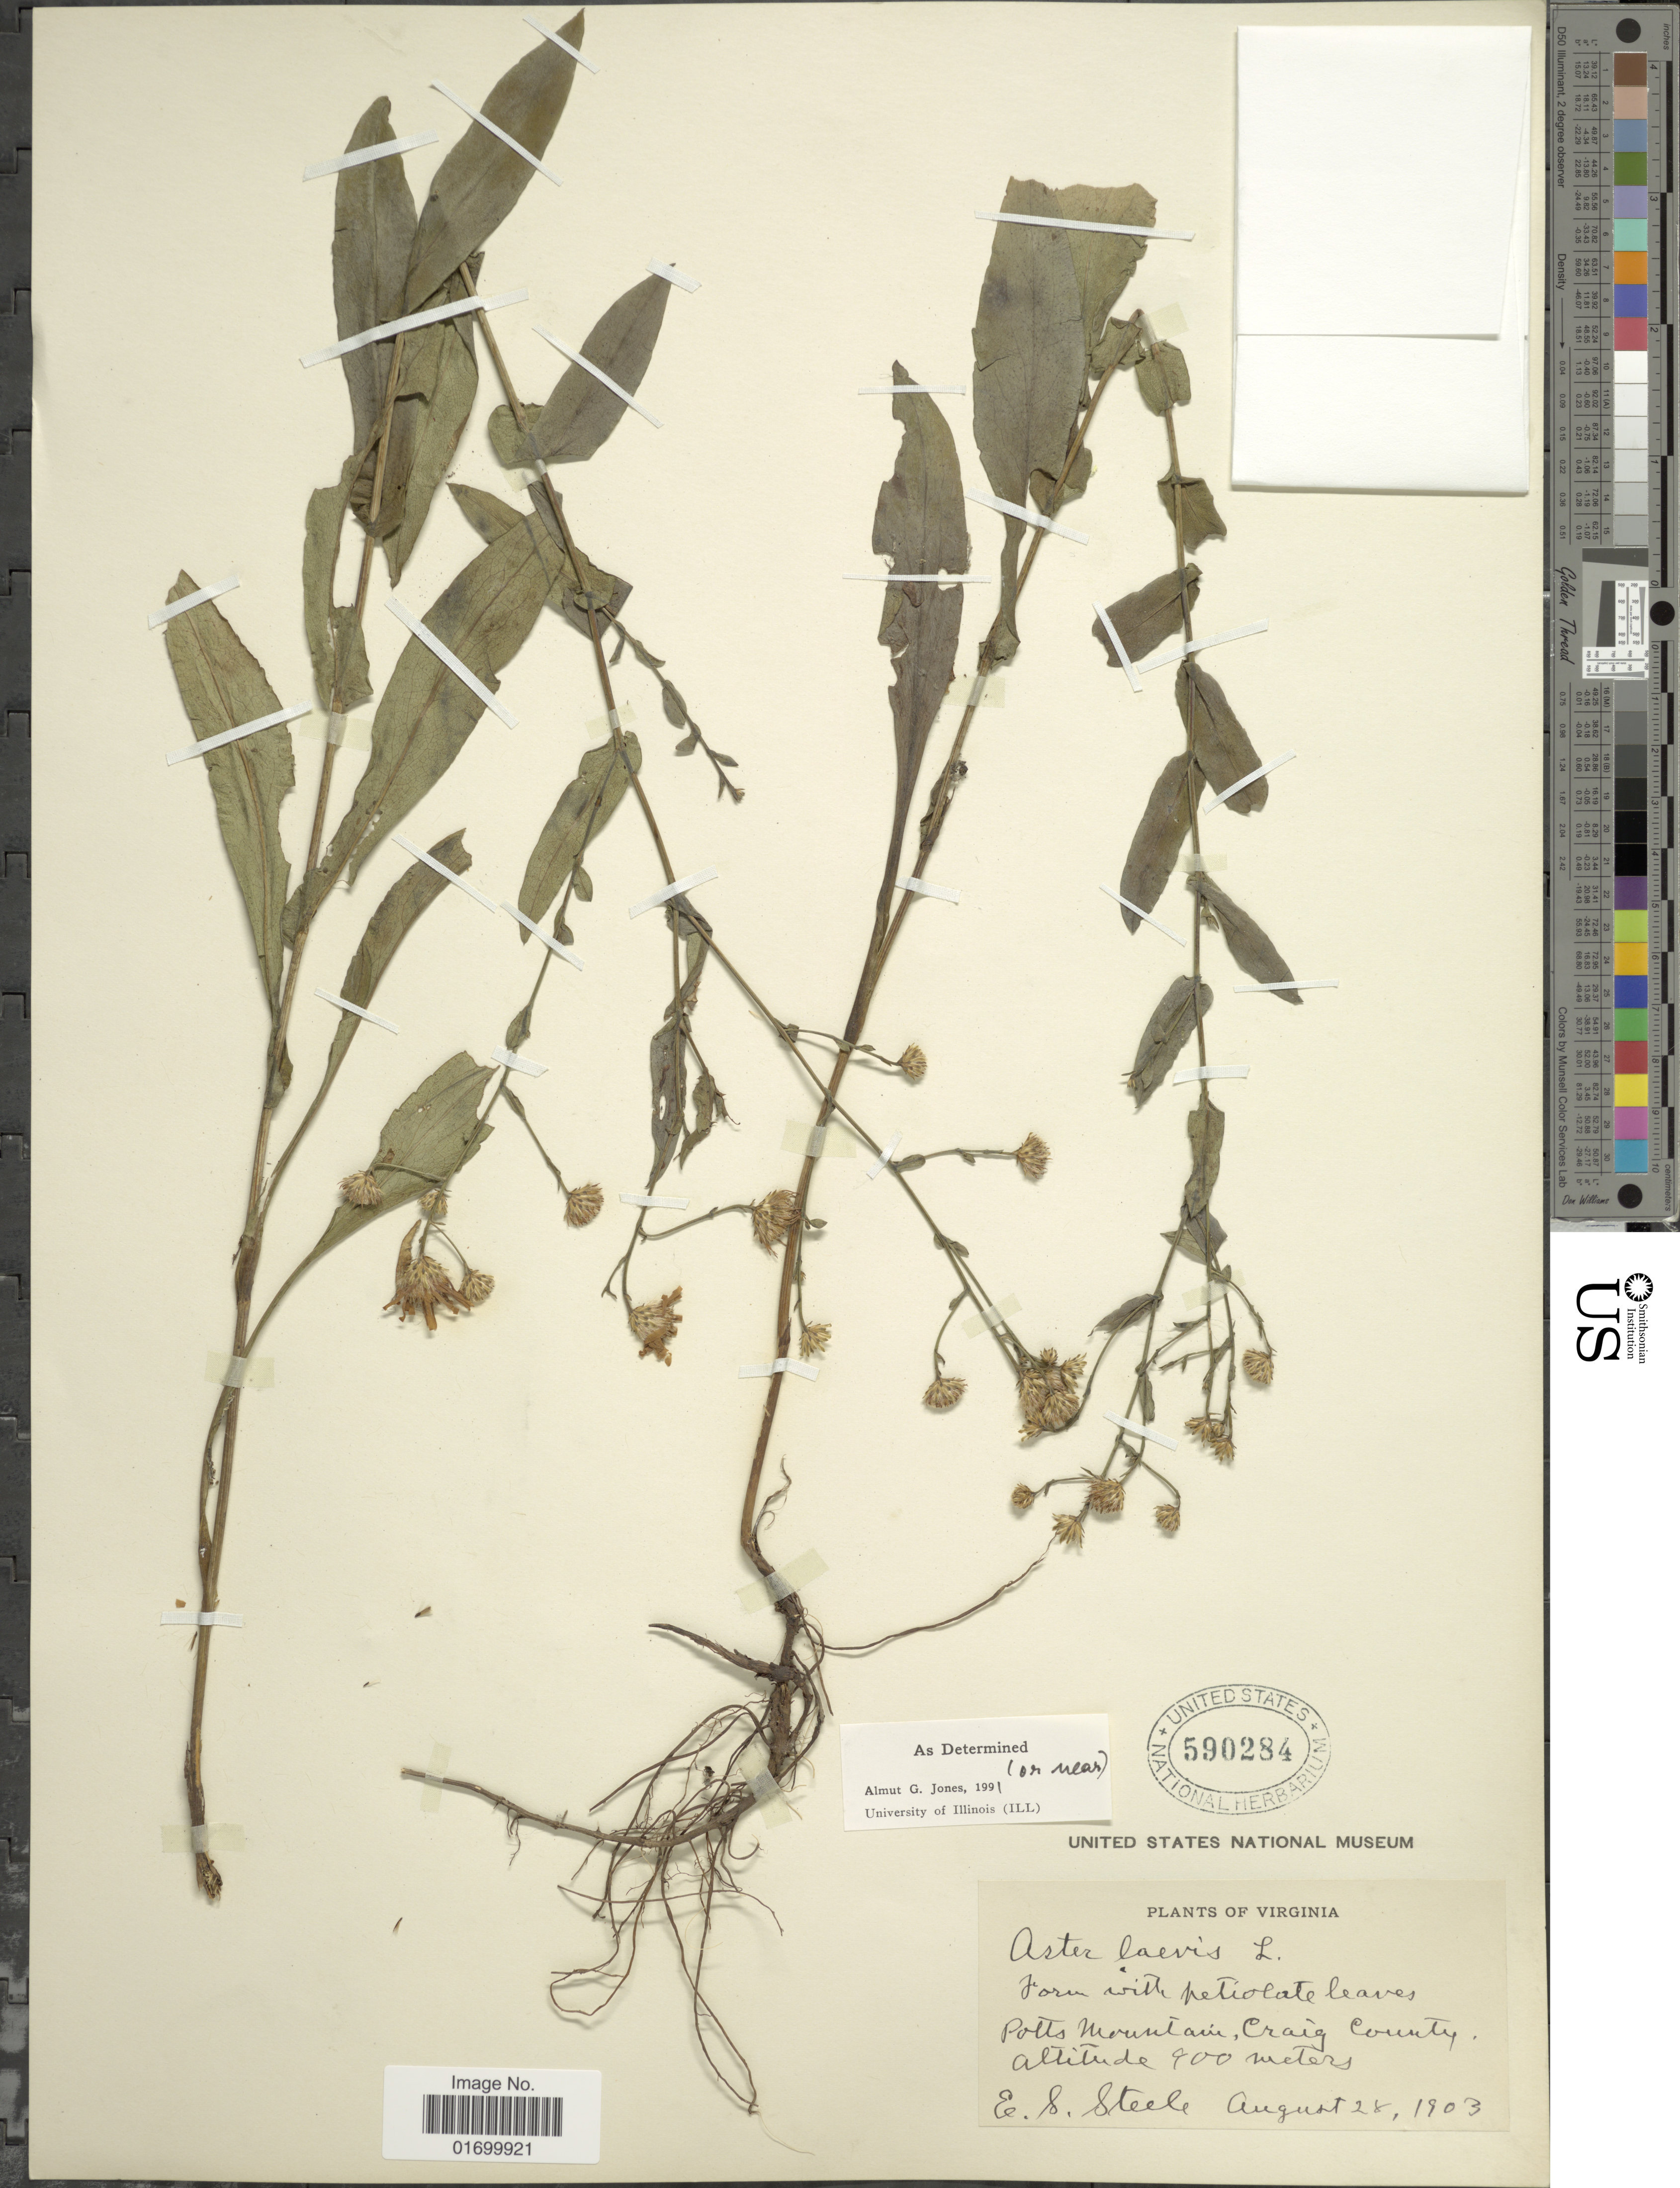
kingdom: Plantae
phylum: Tracheophyta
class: Magnoliopsida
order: Asterales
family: Asteraceae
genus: Symphyotrichum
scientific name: Symphyotrichum laeve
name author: (L.) Á. Löve & D. Löve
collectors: E. Steele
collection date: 1903-08-28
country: United States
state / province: Virginia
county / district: Craig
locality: Potts Mountain, Craig County.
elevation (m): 900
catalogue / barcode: US 590284